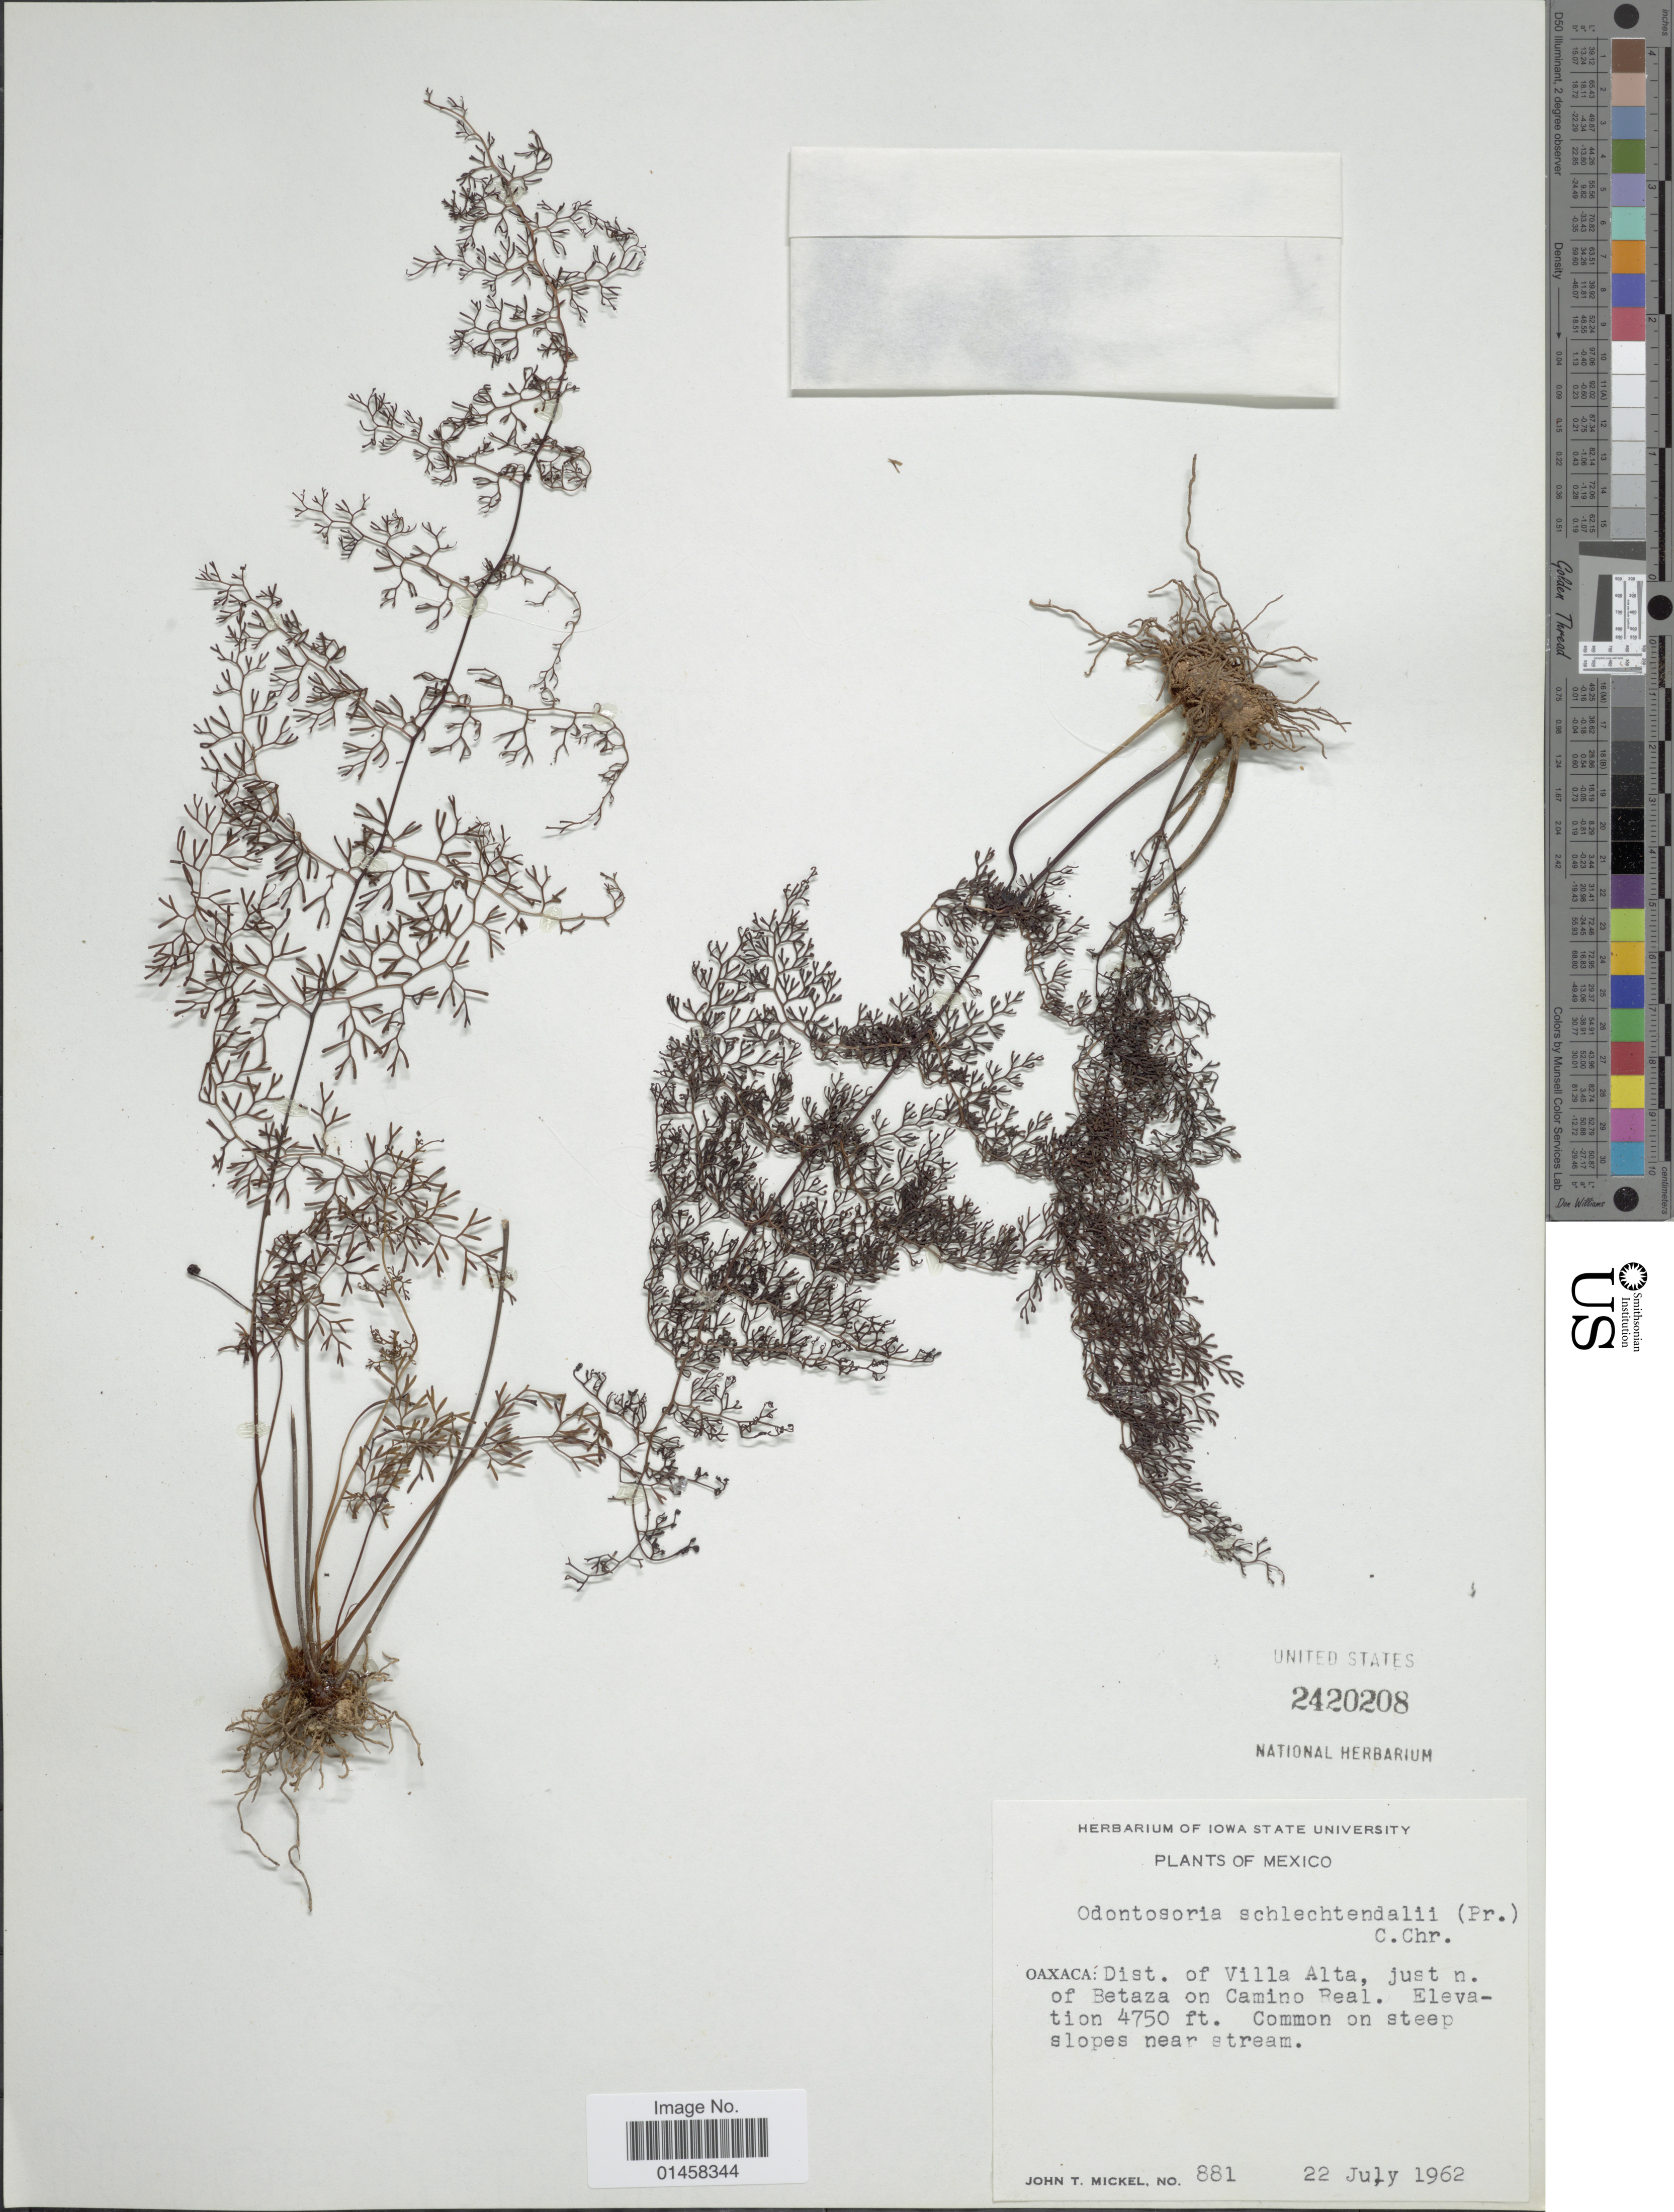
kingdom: Plantae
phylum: Tracheophyta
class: Polypodiopsida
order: Polypodiales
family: Lindsaeaceae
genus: Odontosoria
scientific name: Odontosoria schlechtendalii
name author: (C. Presl) C. Chr.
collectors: J. T. Mickel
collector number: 881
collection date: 1962-07-22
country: Mexico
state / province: Oaxaca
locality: Dist. of Villa Alta, just n. of Betaza on Camino Real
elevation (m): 1448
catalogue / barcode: US 2420208